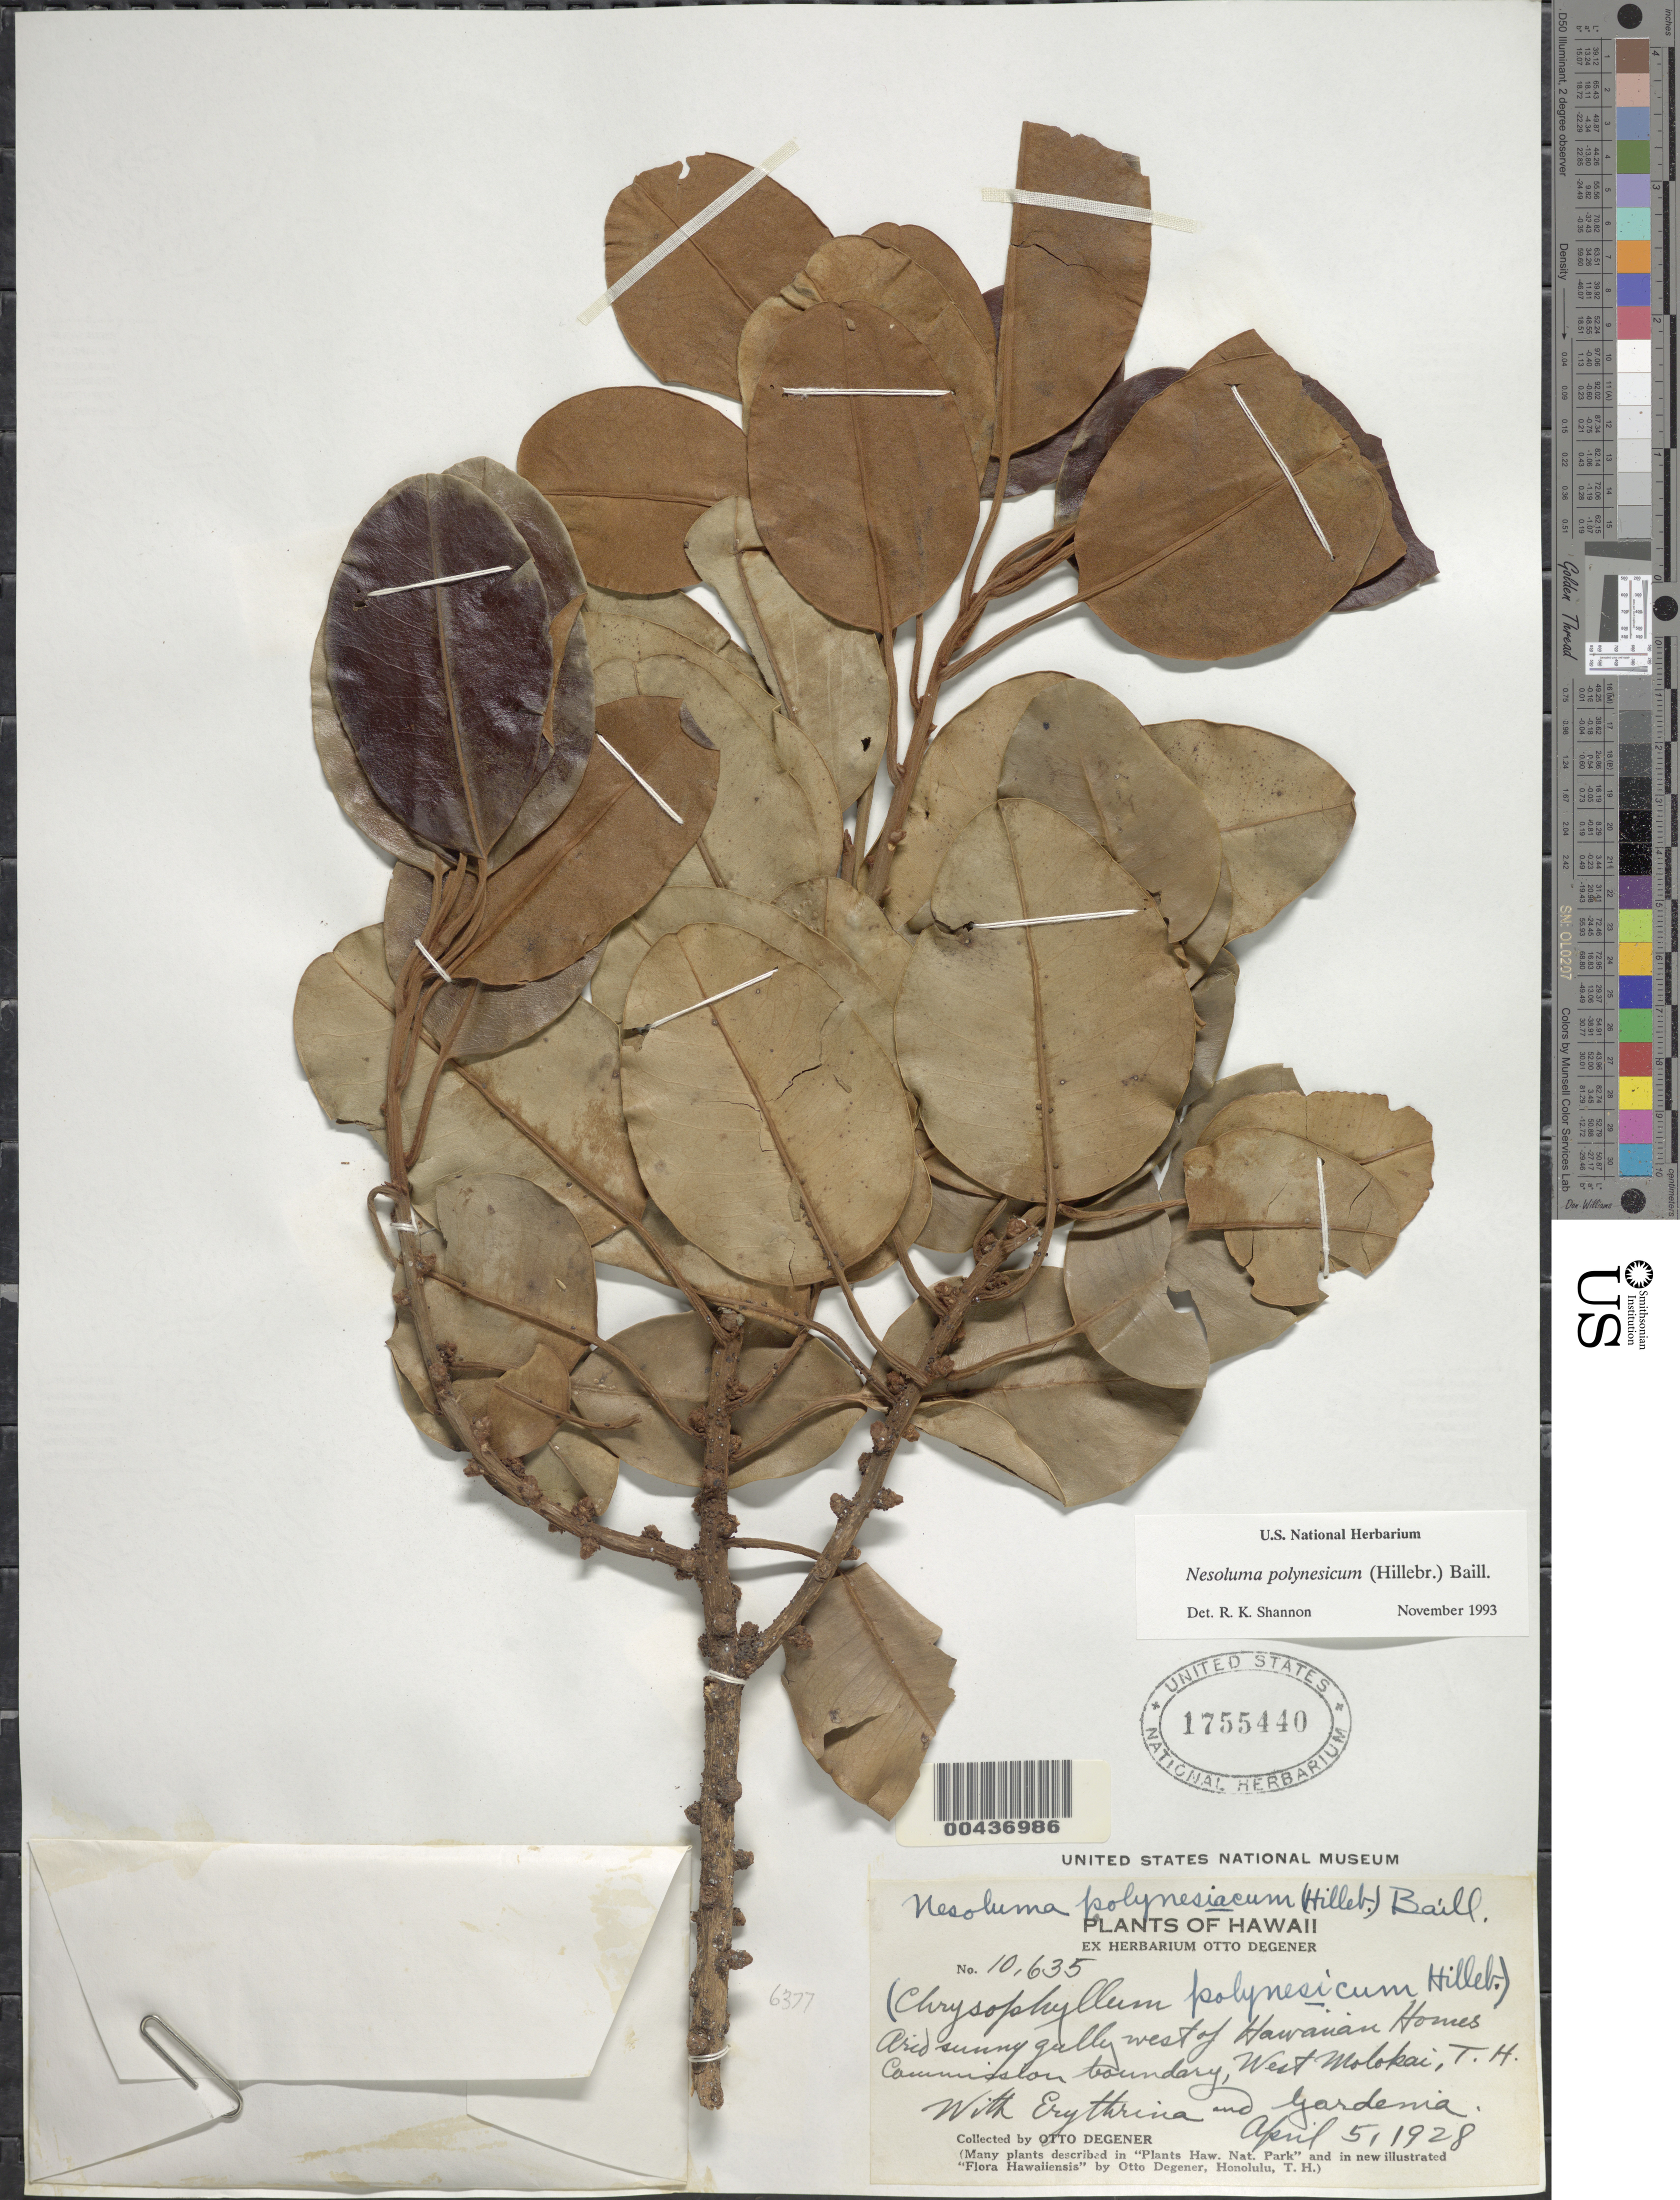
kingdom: Plantae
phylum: Tracheophyta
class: Magnoliopsida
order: Ericales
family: Sapotaceae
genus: Sideroxylon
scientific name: Sideroxylon polynesicum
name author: (Hillebr.) Smedmark & Anderb.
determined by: Wagner, W. L., (BOT), Smithsonian Institution - National Museum of Natural History (UNITED STATES)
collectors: O. Degener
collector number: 10635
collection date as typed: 5 Apr 1928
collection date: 1928-04-05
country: United States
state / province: Hawaii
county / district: Maui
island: Moloka'i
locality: Gully west of Hawaiian Homes Commission boundary, West Molokai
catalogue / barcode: US 1755440